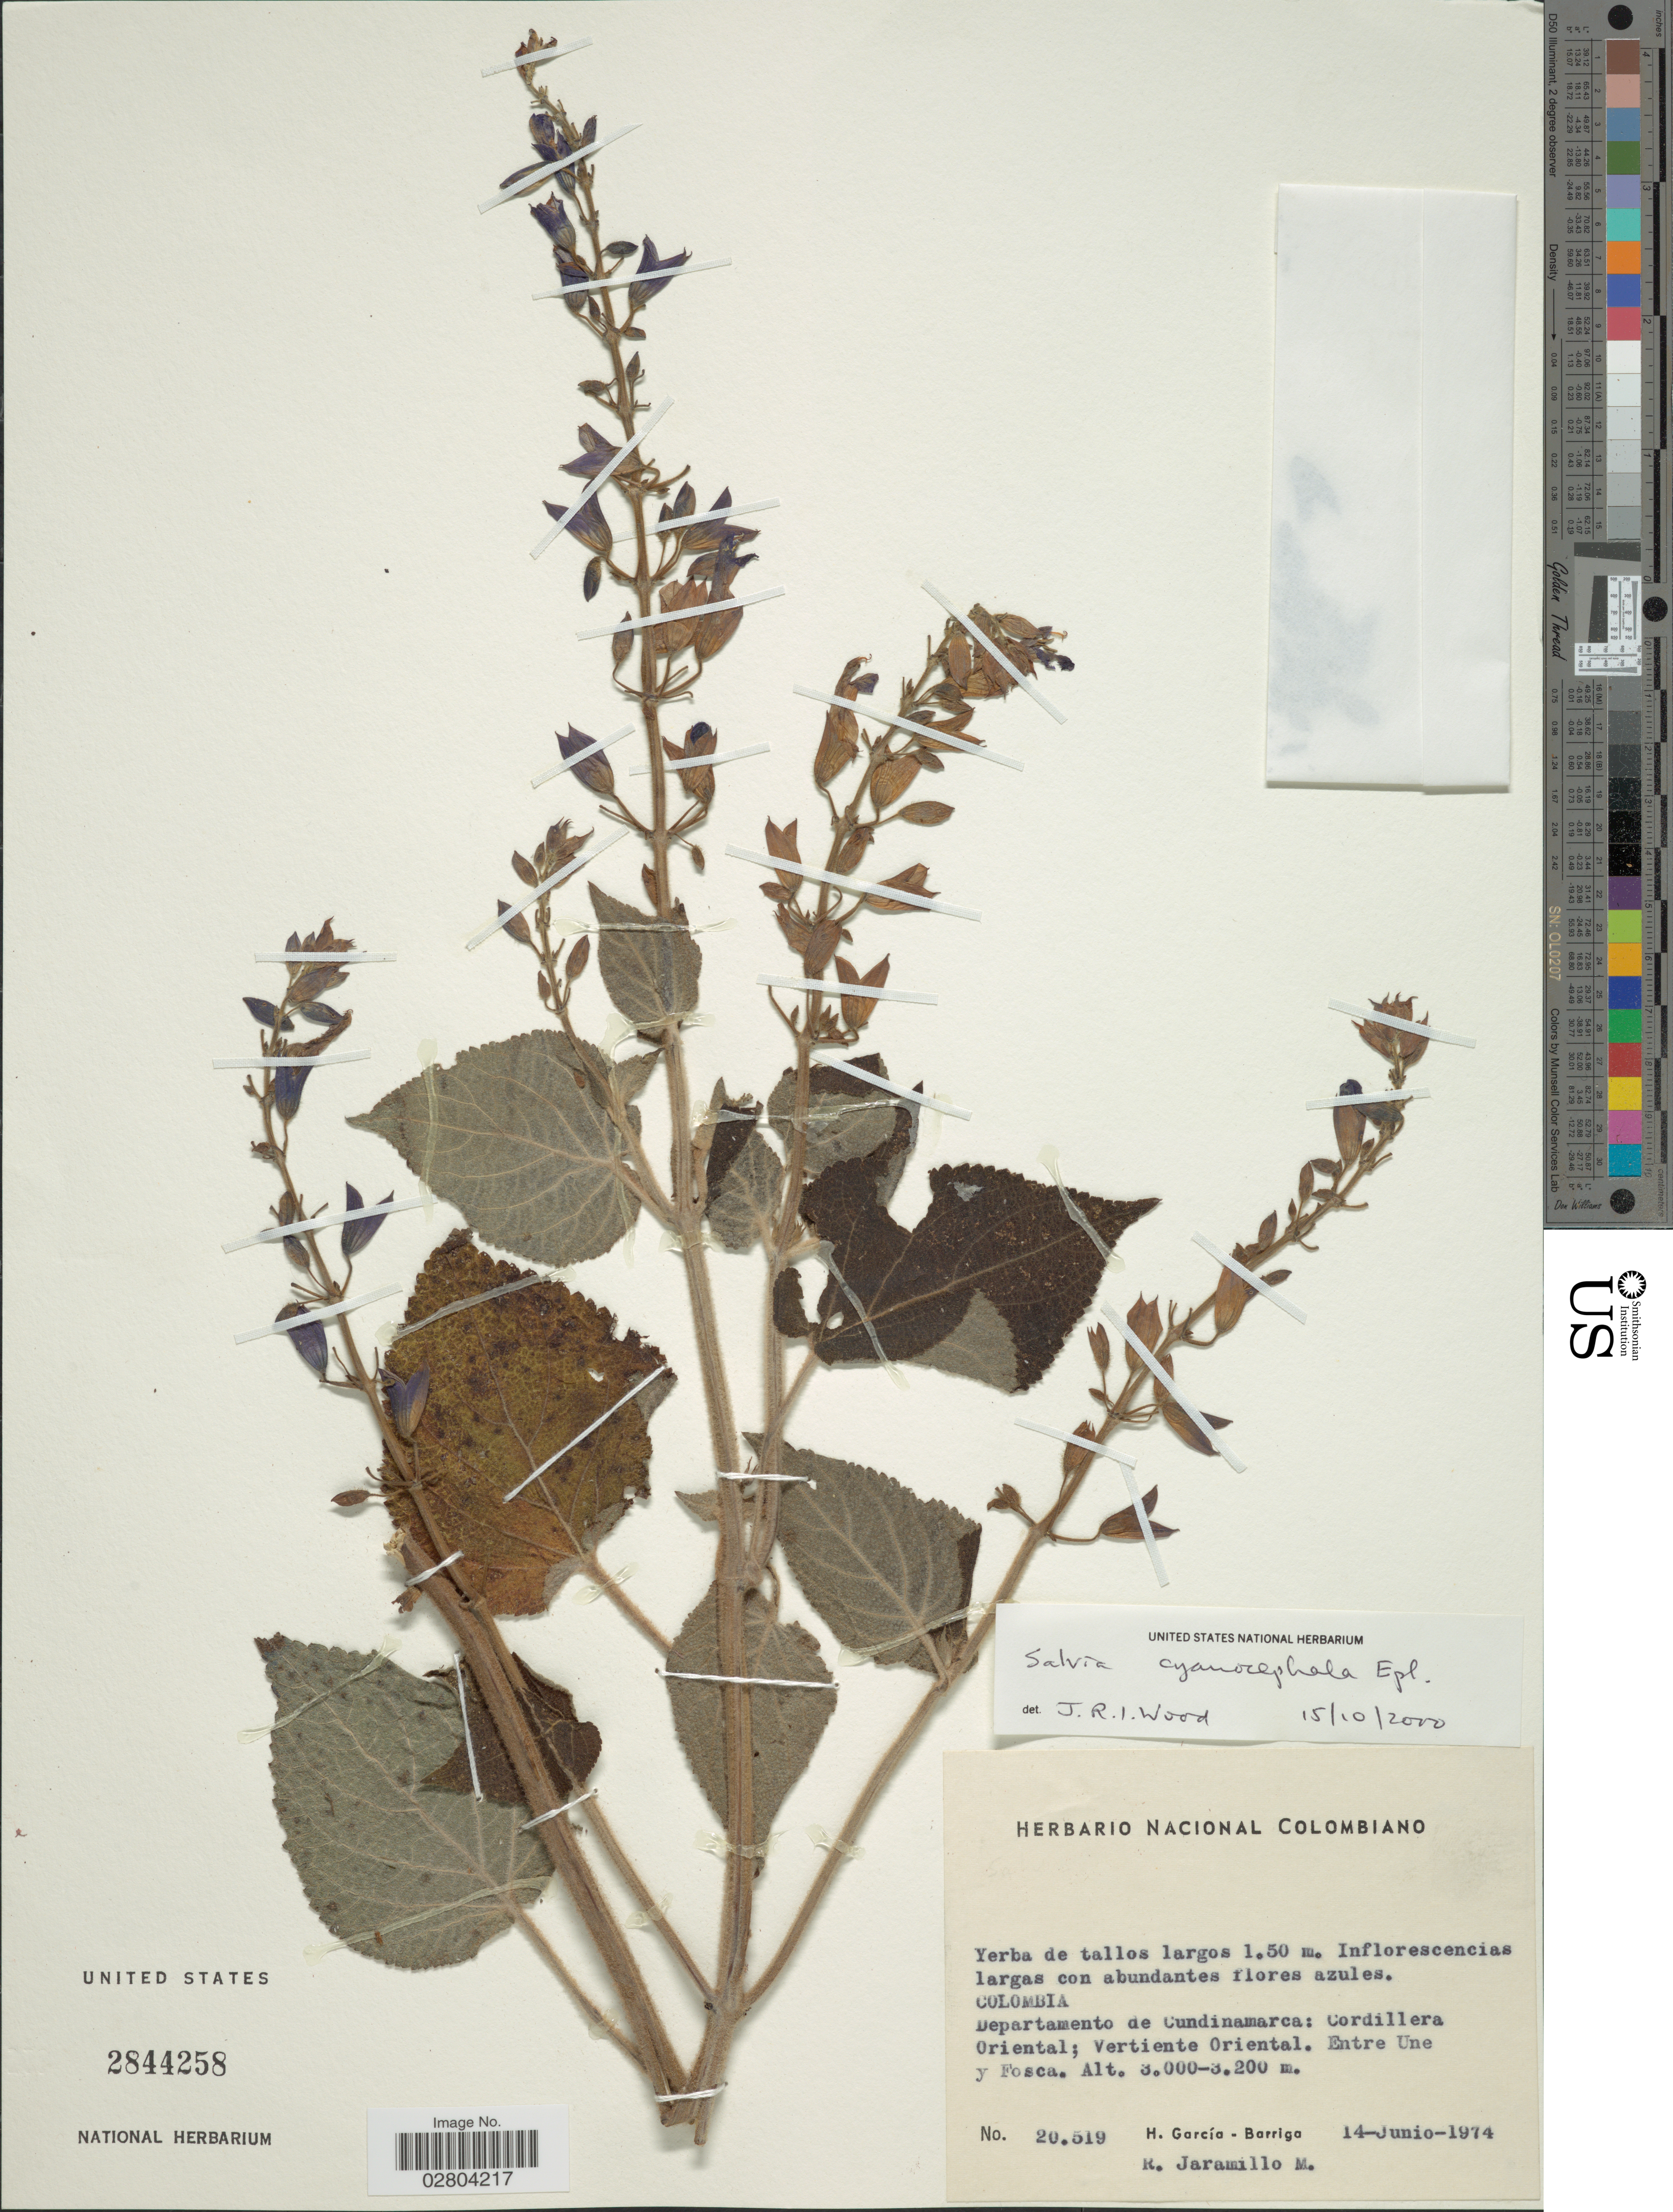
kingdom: Plantae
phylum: Tracheophyta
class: Magnoliopsida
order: Lamiales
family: Lamiaceae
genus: Salvia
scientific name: Salvia cyanocephala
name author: Epling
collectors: H. García Barriga & R. Jaramillo M.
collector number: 20519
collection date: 1974-06-14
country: Colombia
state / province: Cundinamarca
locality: Departamento de Cundinamarca: Cordillera Oriental; Vertiente Oriental. Entre Une y Fosca.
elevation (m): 3000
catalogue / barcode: US 2844258